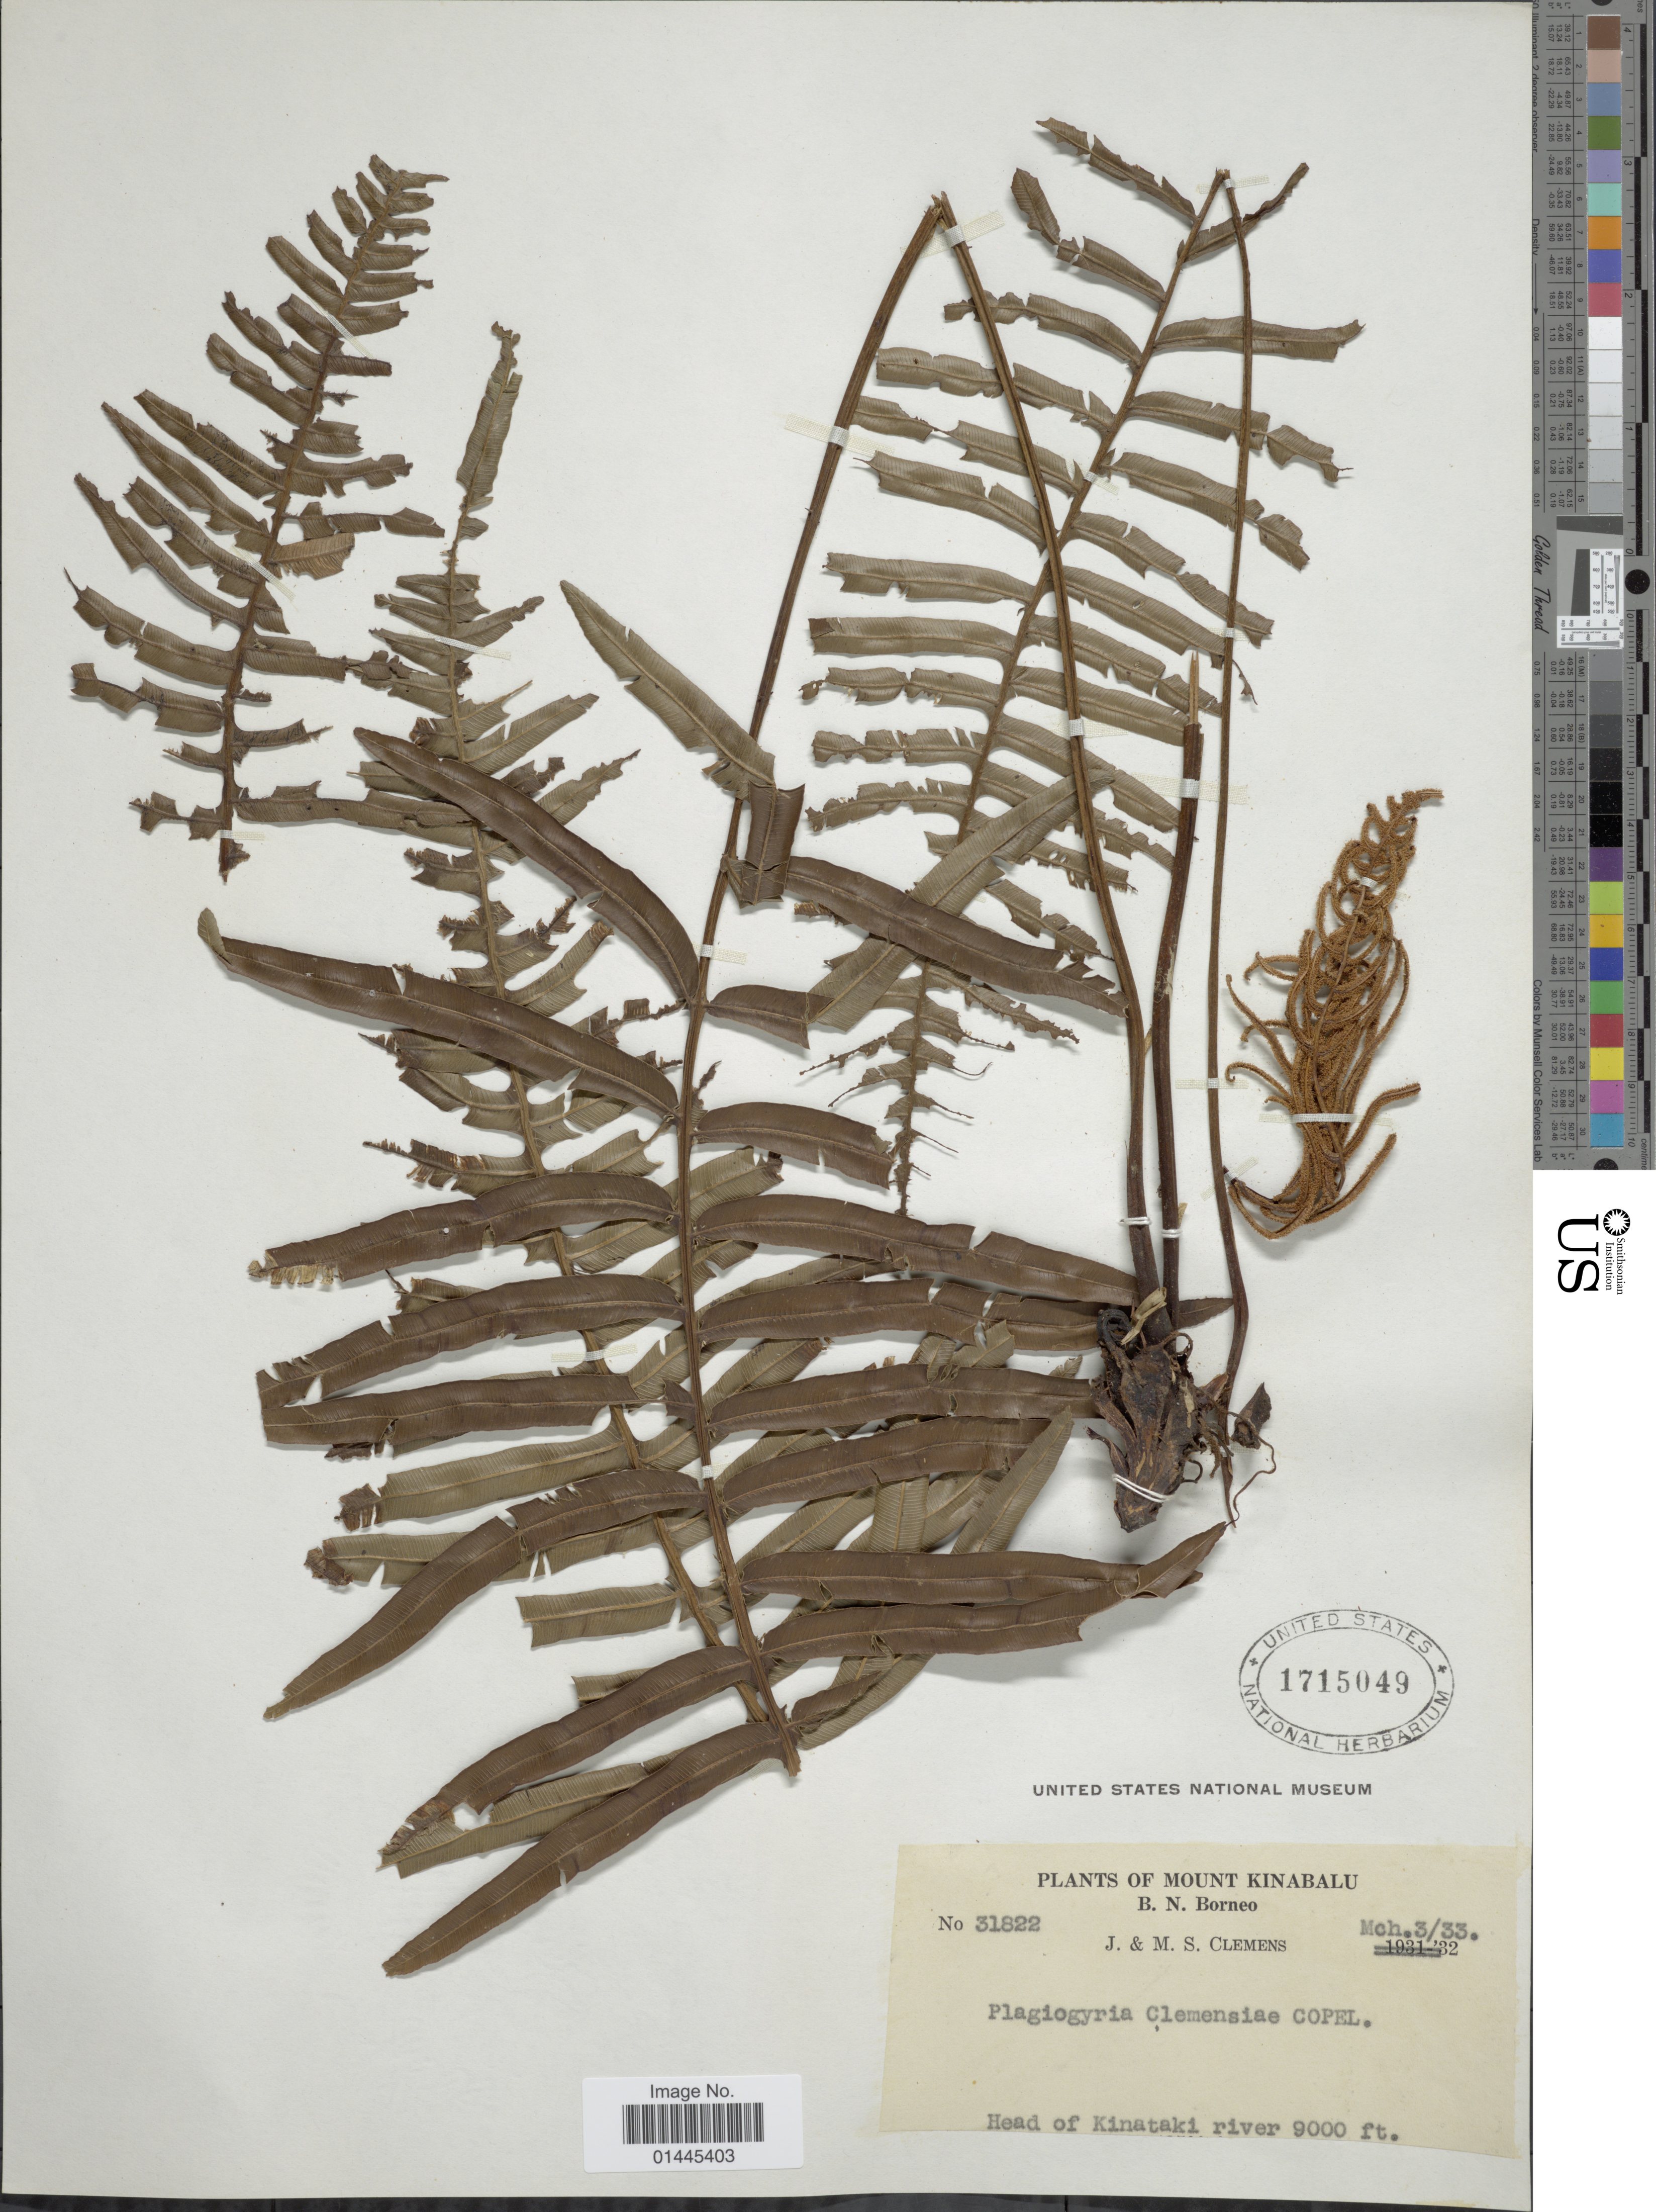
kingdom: Plantae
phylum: Tracheophyta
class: Polypodiopsida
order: Cyatheales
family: Plagiogyriaceae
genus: Plagiogyria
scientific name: Plagiogyria clemensiae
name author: Copel.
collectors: J. Clemens & M. S. Clemens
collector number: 31822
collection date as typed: Transcribed d/m/y: 3/3/33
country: Malaysia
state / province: Sabah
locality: Mount Kinabalu, B.N. Borneo, Head of Kinataki river.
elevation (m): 2743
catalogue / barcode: US 1715049